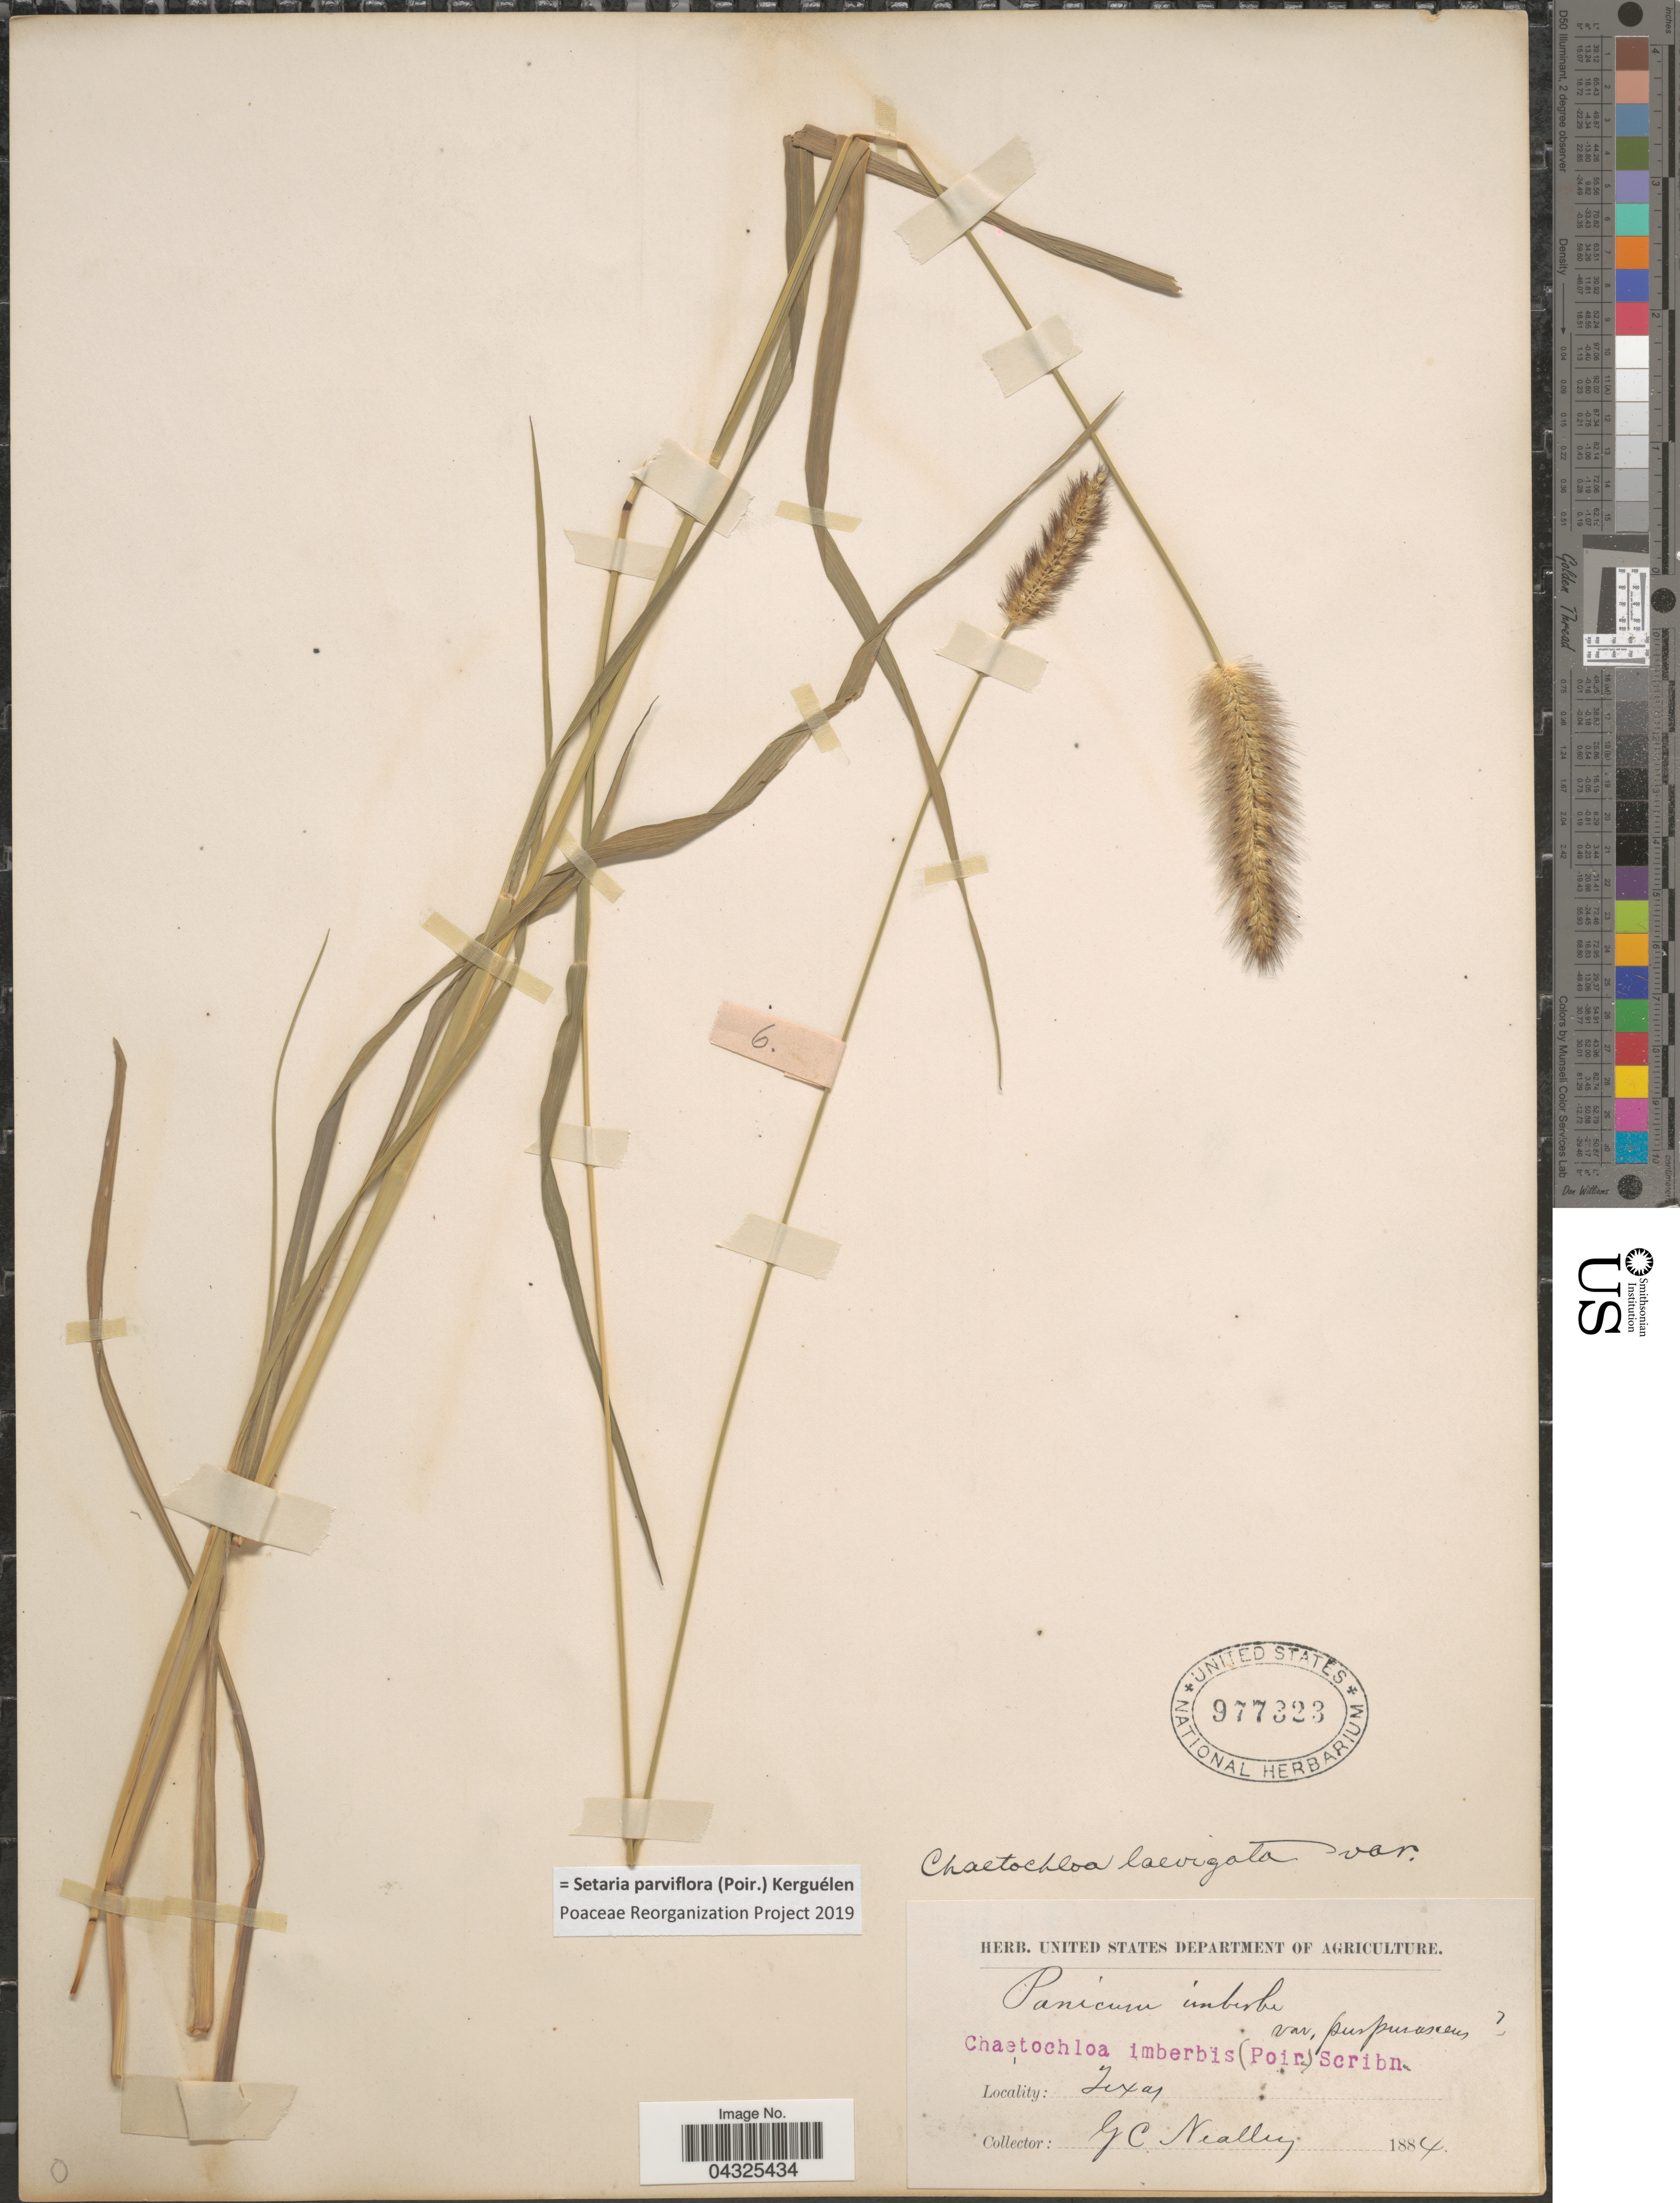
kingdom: Plantae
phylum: Tracheophyta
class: Liliopsida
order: Poales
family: Poaceae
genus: Setaria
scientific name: Setaria parviflora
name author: (Poir.) Kerguélen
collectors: G. C. Nealley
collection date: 1884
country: United States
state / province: Texas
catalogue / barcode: US 977323